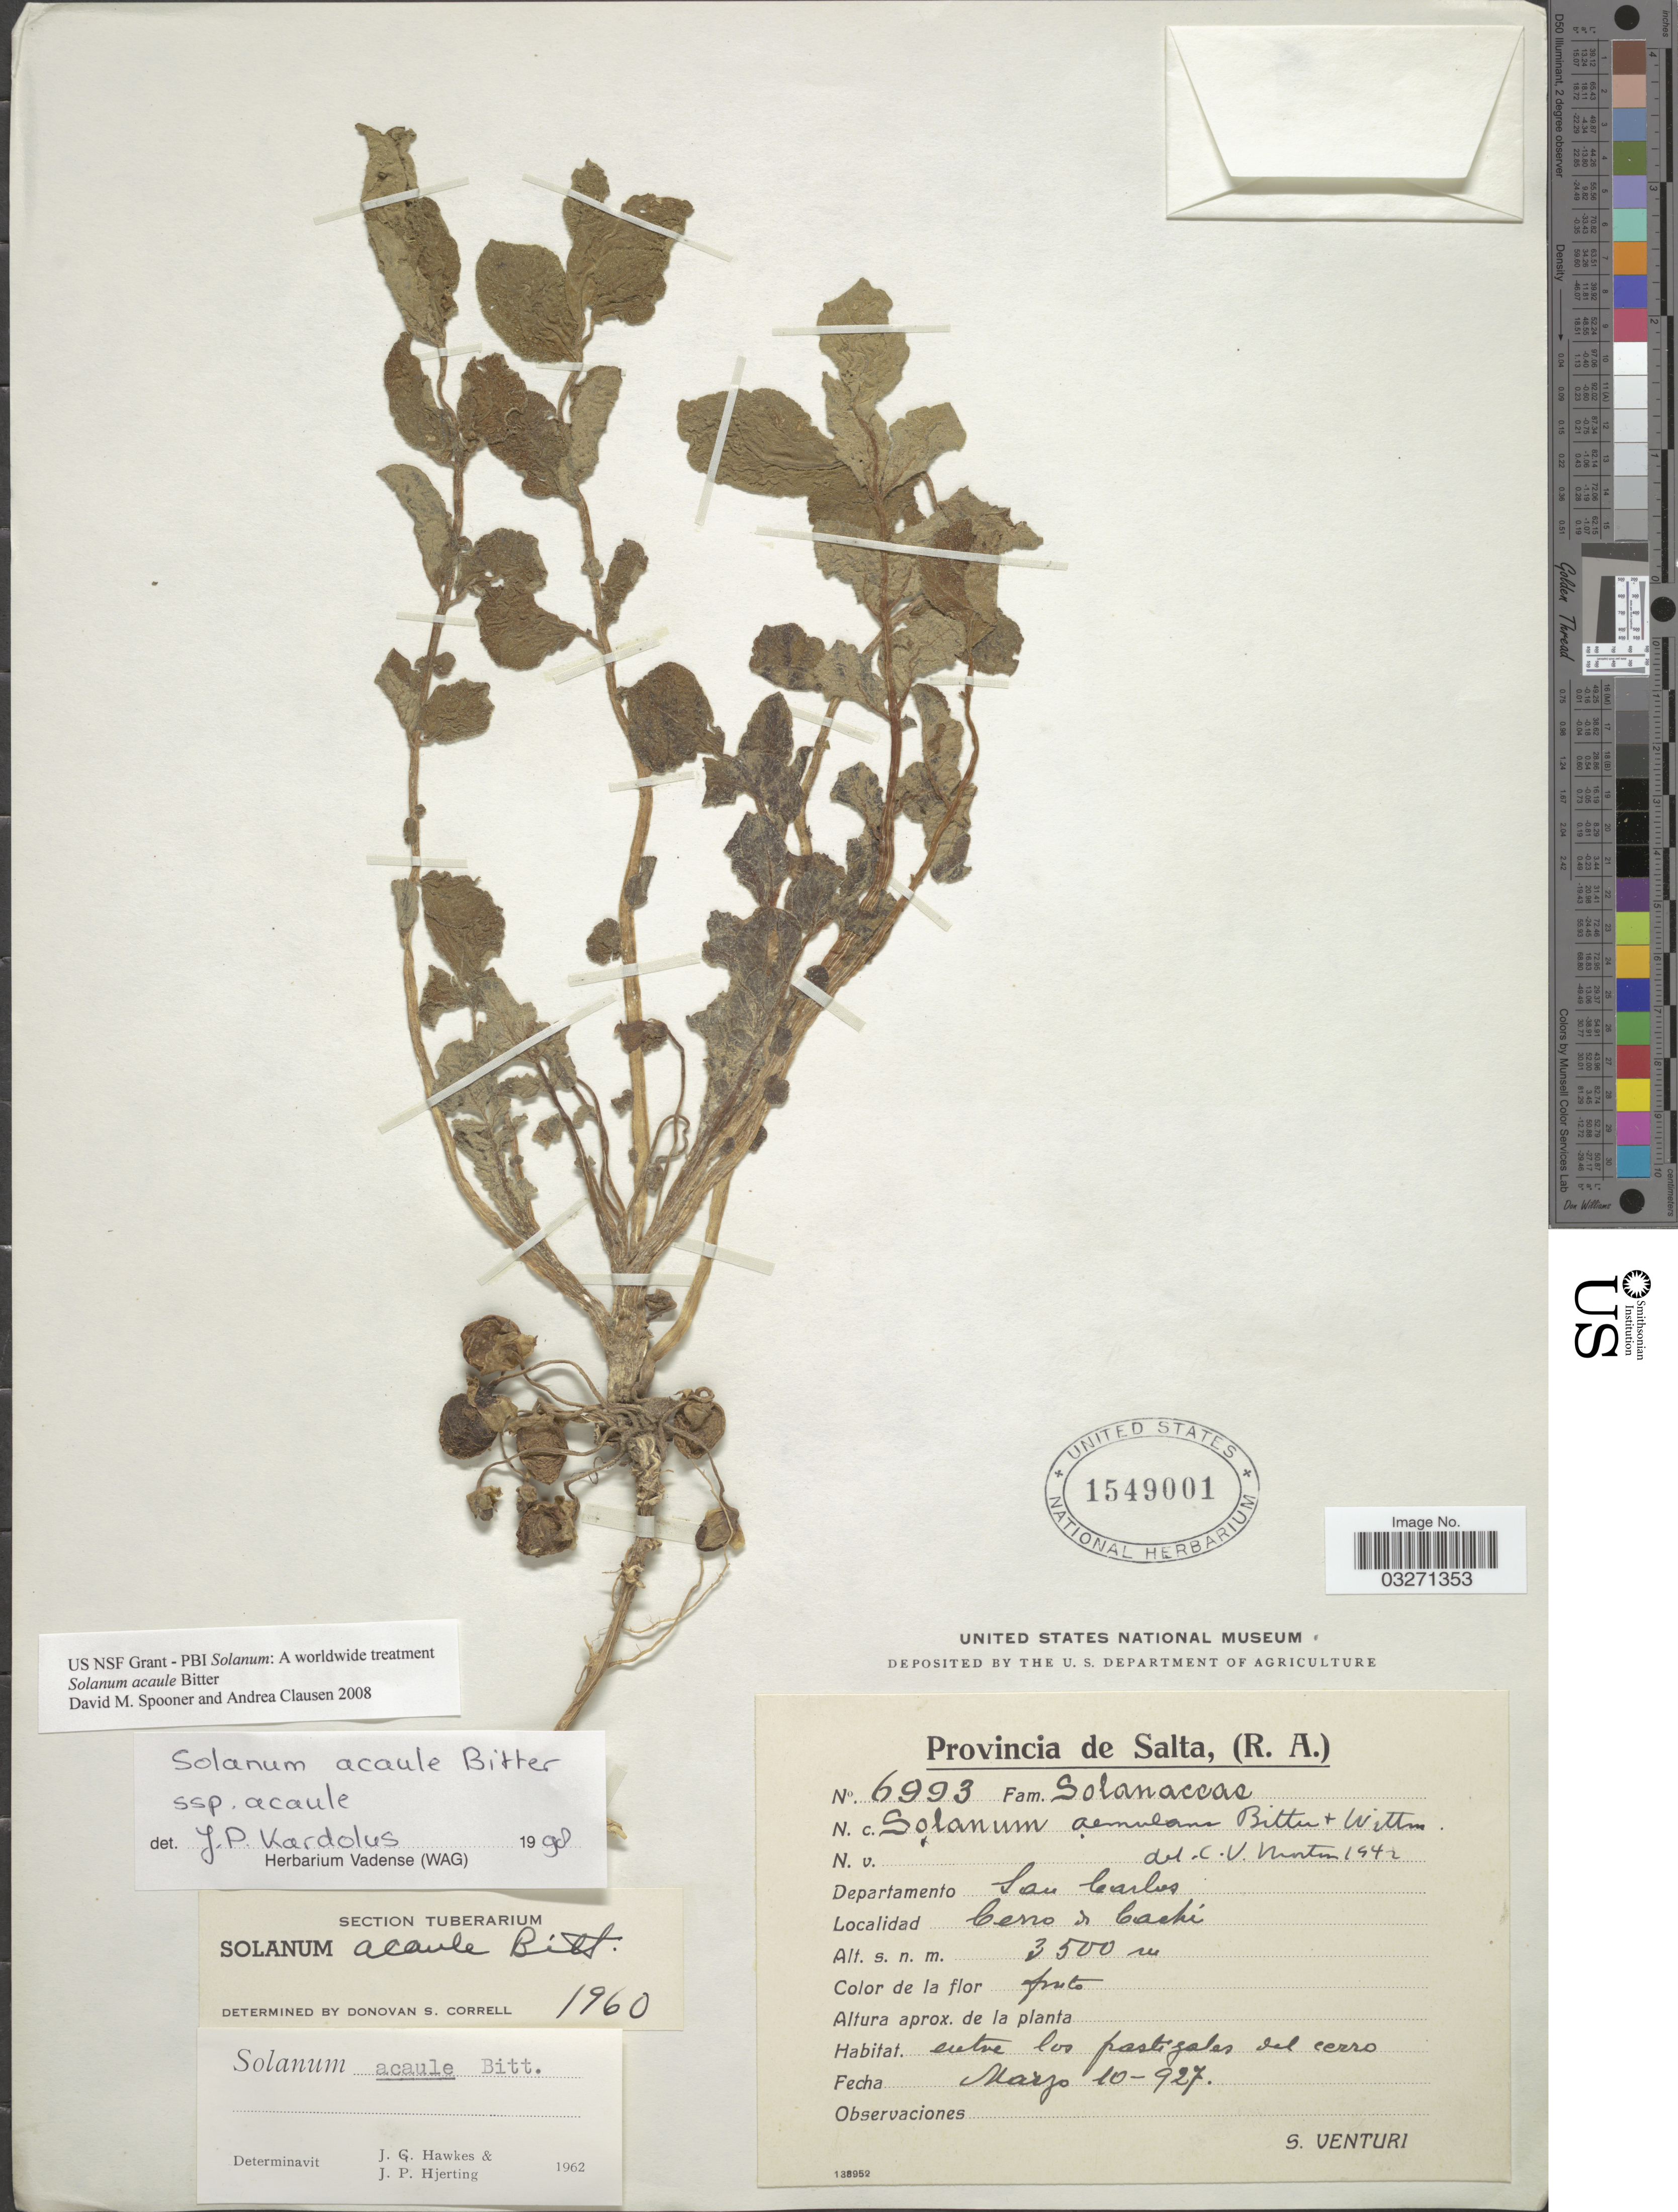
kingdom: Plantae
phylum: Tracheophyta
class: Magnoliopsida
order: Solanales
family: Solanaceae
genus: Solanum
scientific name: Solanum acaule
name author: Bitter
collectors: S. Venturi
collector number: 6993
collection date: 1927-03-10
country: Argentina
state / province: Salta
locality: Departamento San Carlos. Cerro el Cachi.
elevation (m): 3500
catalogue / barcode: US 1549001